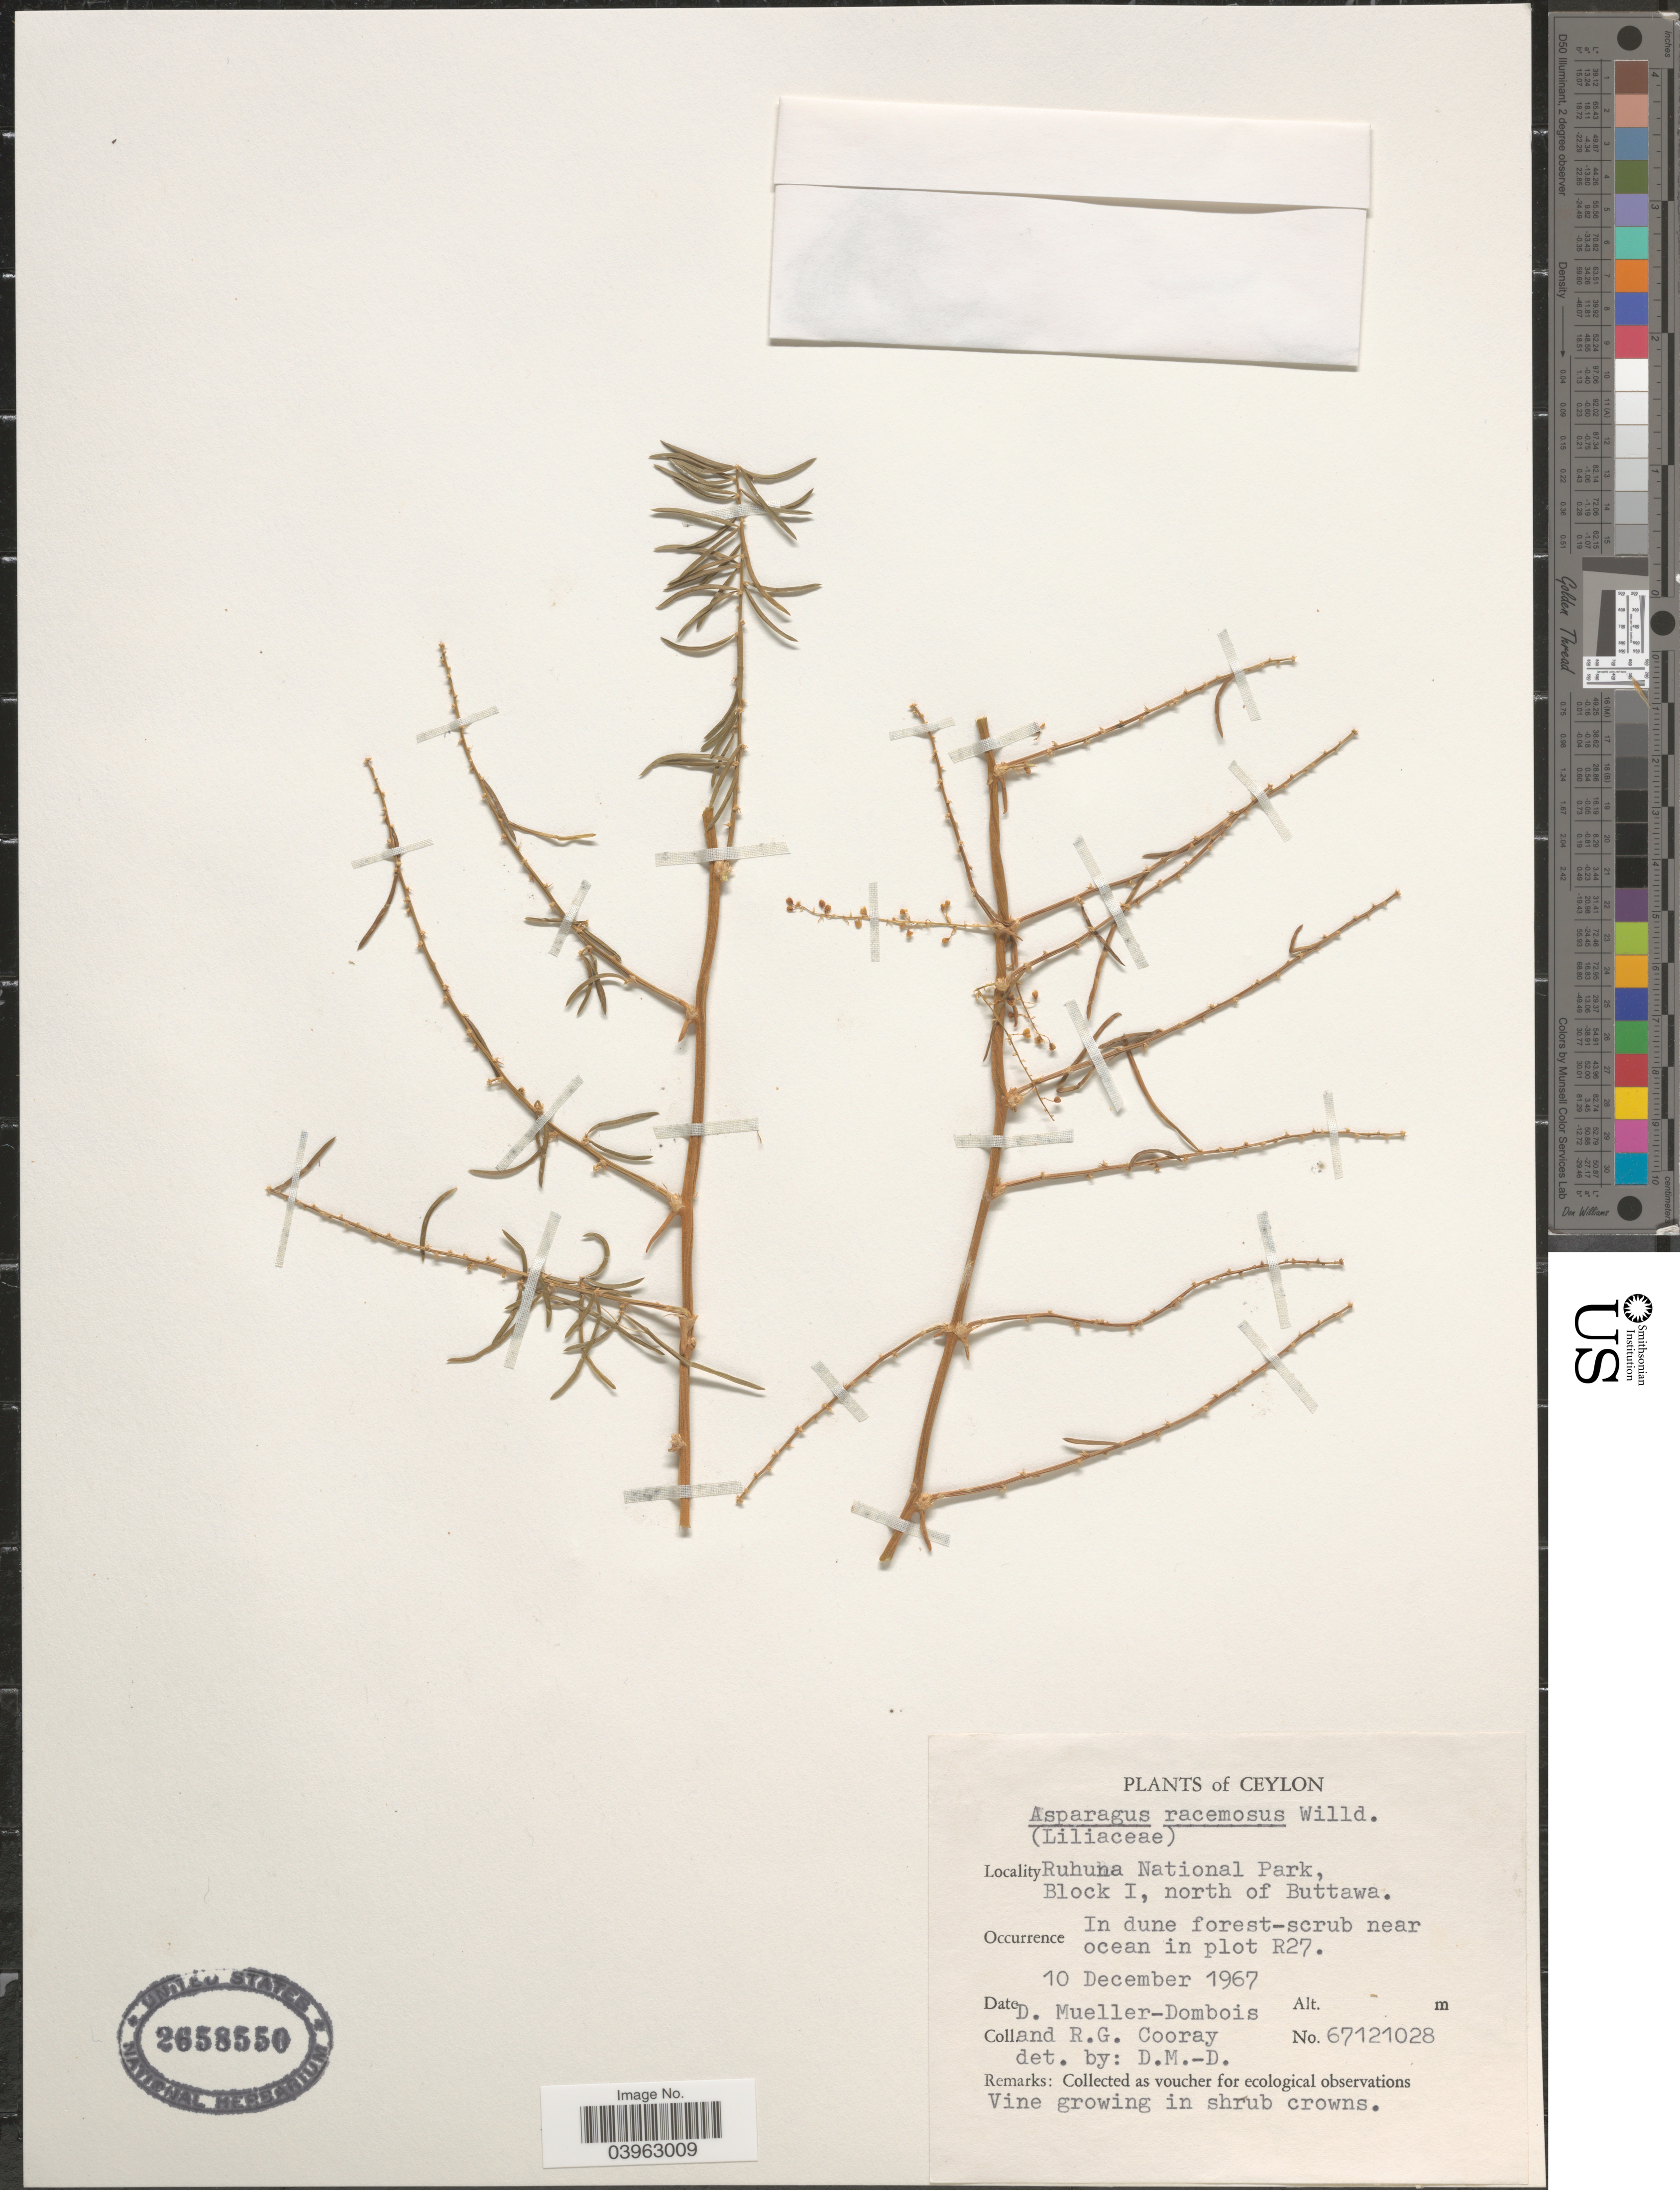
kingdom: Plantae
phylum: Tracheophyta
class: Liliopsida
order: Asparagales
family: Asparagaceae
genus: Asparagus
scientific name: Asparagus racemosus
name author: Willd.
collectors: D. Mueller-Dombois & R. Cooray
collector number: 67121028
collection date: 1967-12-10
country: Sri Lanka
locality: Ceylon. Ruhuna National Park, Block I, north of Buttawa. In dune forest-scrub near ocean in plot R27.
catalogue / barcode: US 2658550